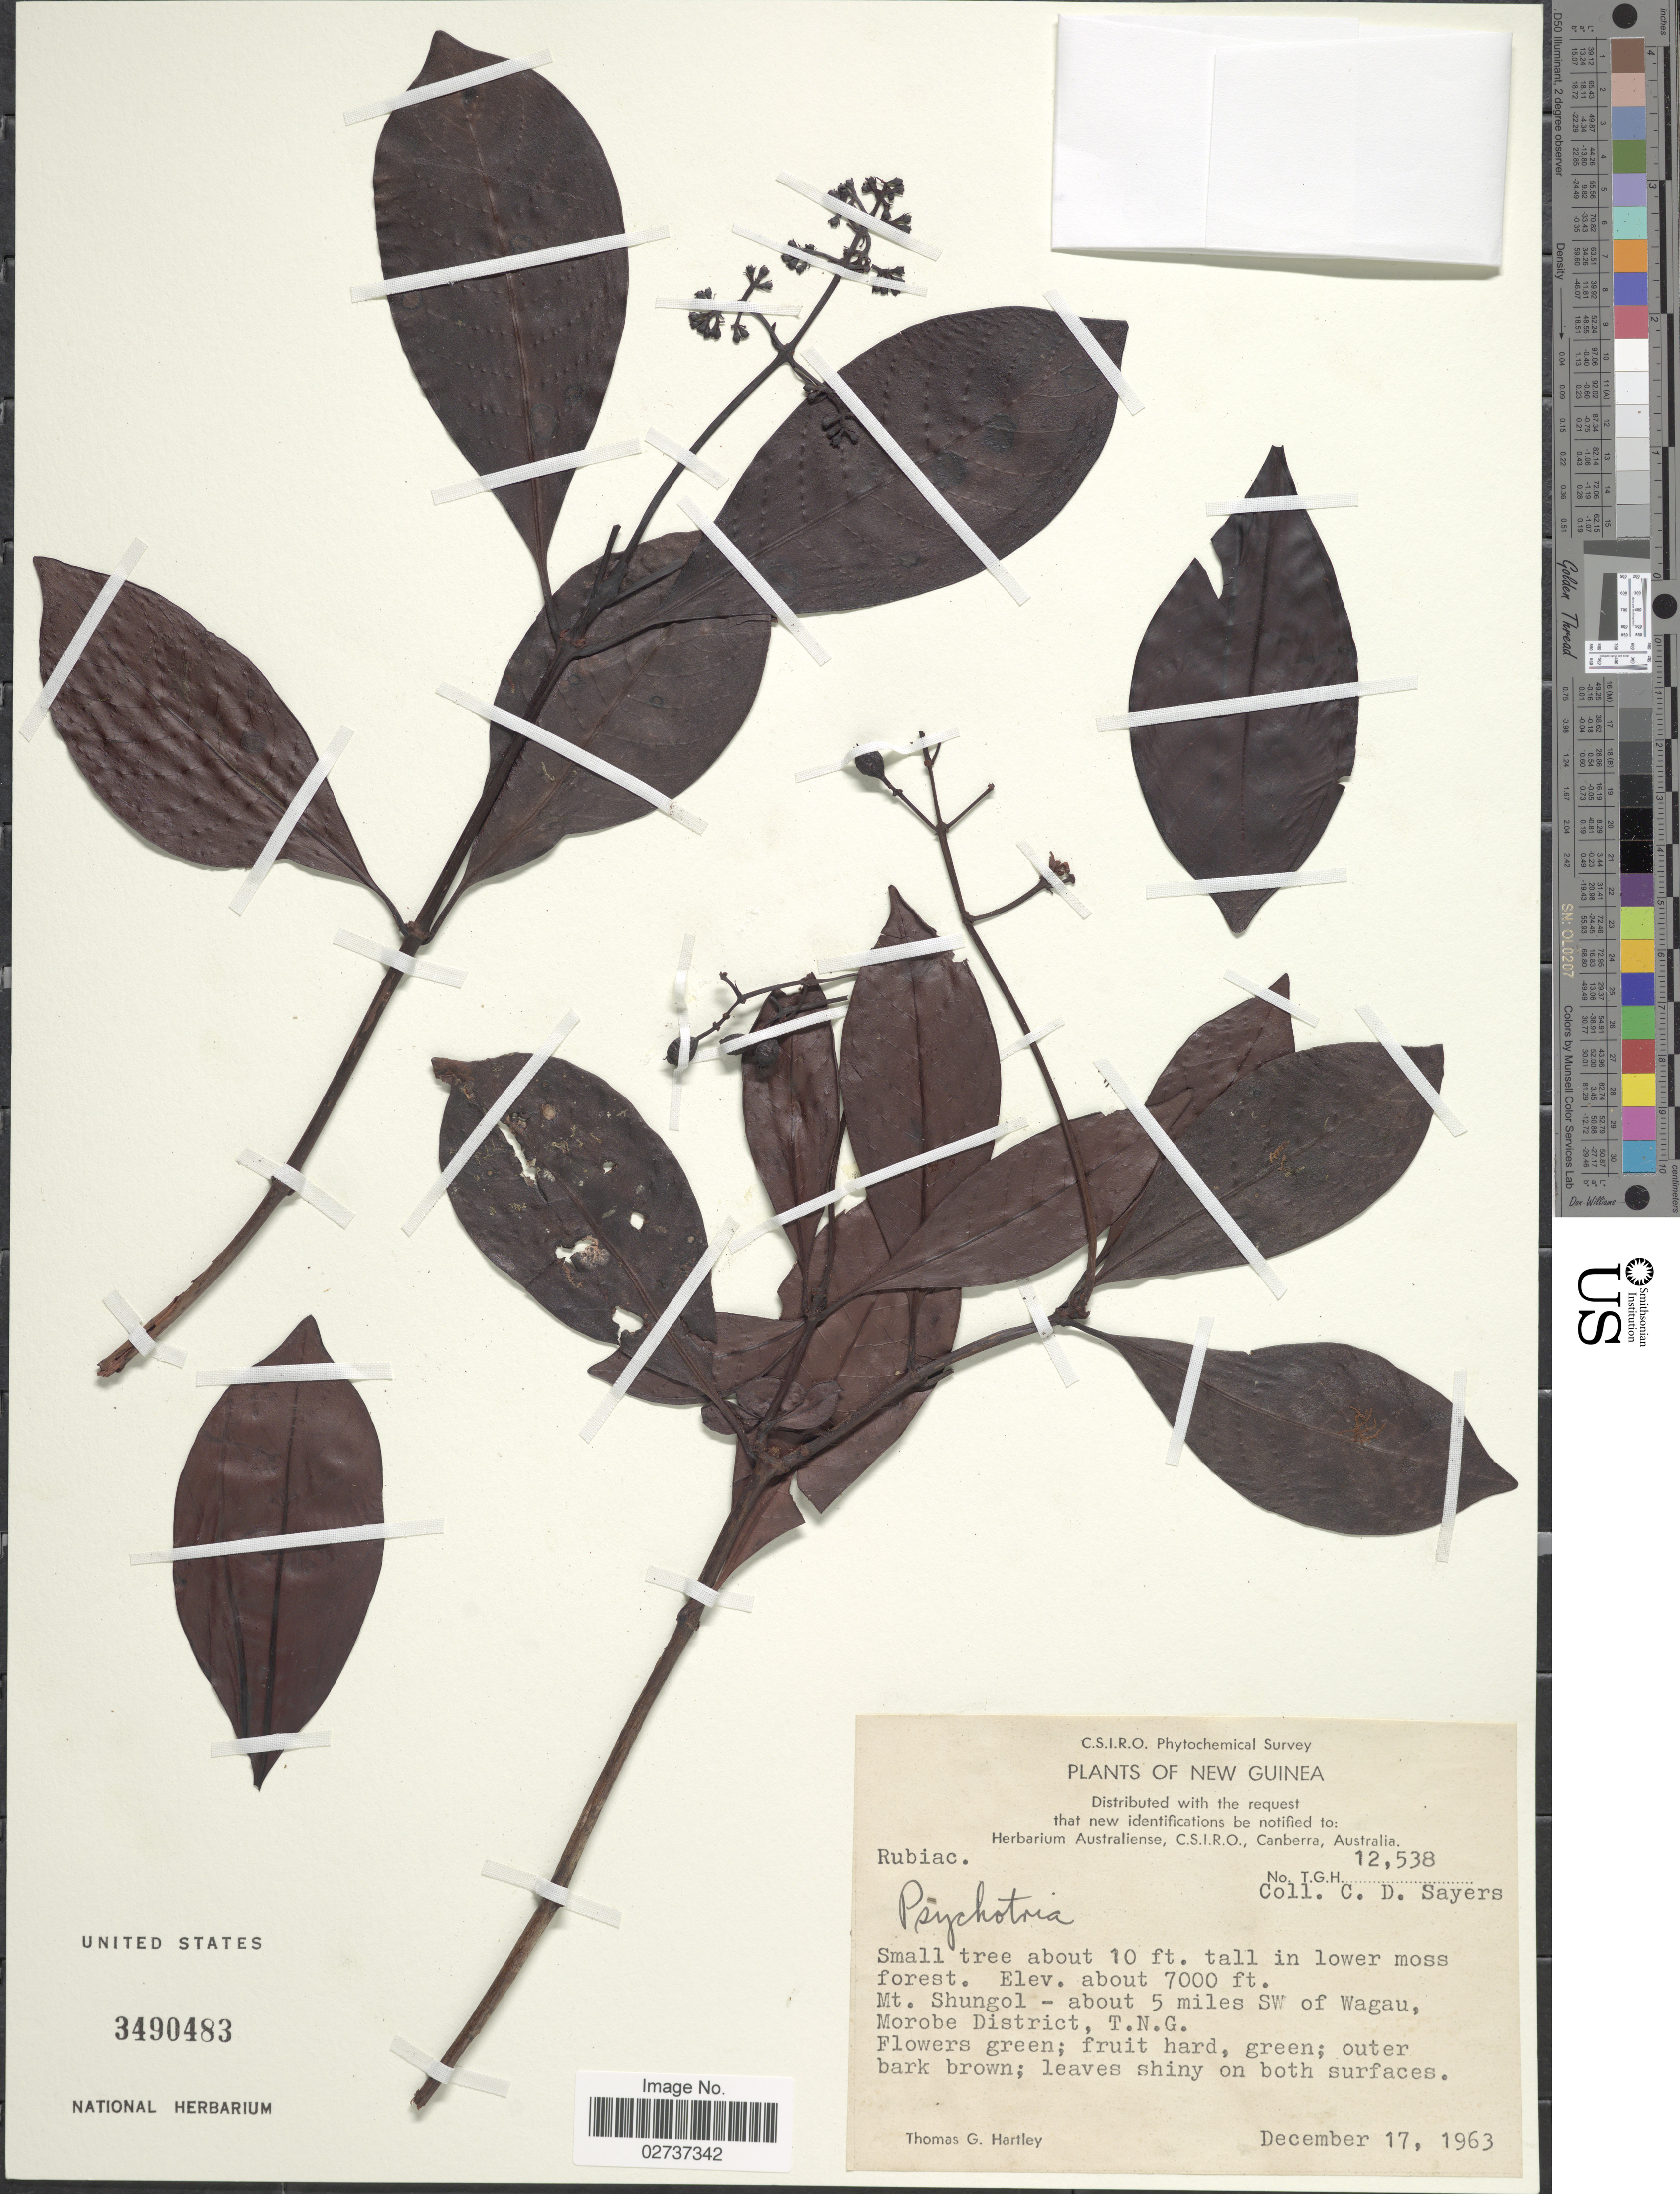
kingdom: Plantae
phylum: Tracheophyta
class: Magnoliopsida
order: Gentianales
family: Rubiaceae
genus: Psychotria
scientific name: Psychotria sp.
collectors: C. Sayers & T. G. Hartley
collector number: T.G.H. 12538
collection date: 1963-12-17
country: Papua New Guinea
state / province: Morobe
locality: New Guinea. Mt. Shungol - about 5 miles SW of Wagau, Morobe District, T.N.G.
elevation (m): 2134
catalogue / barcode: US 3490483